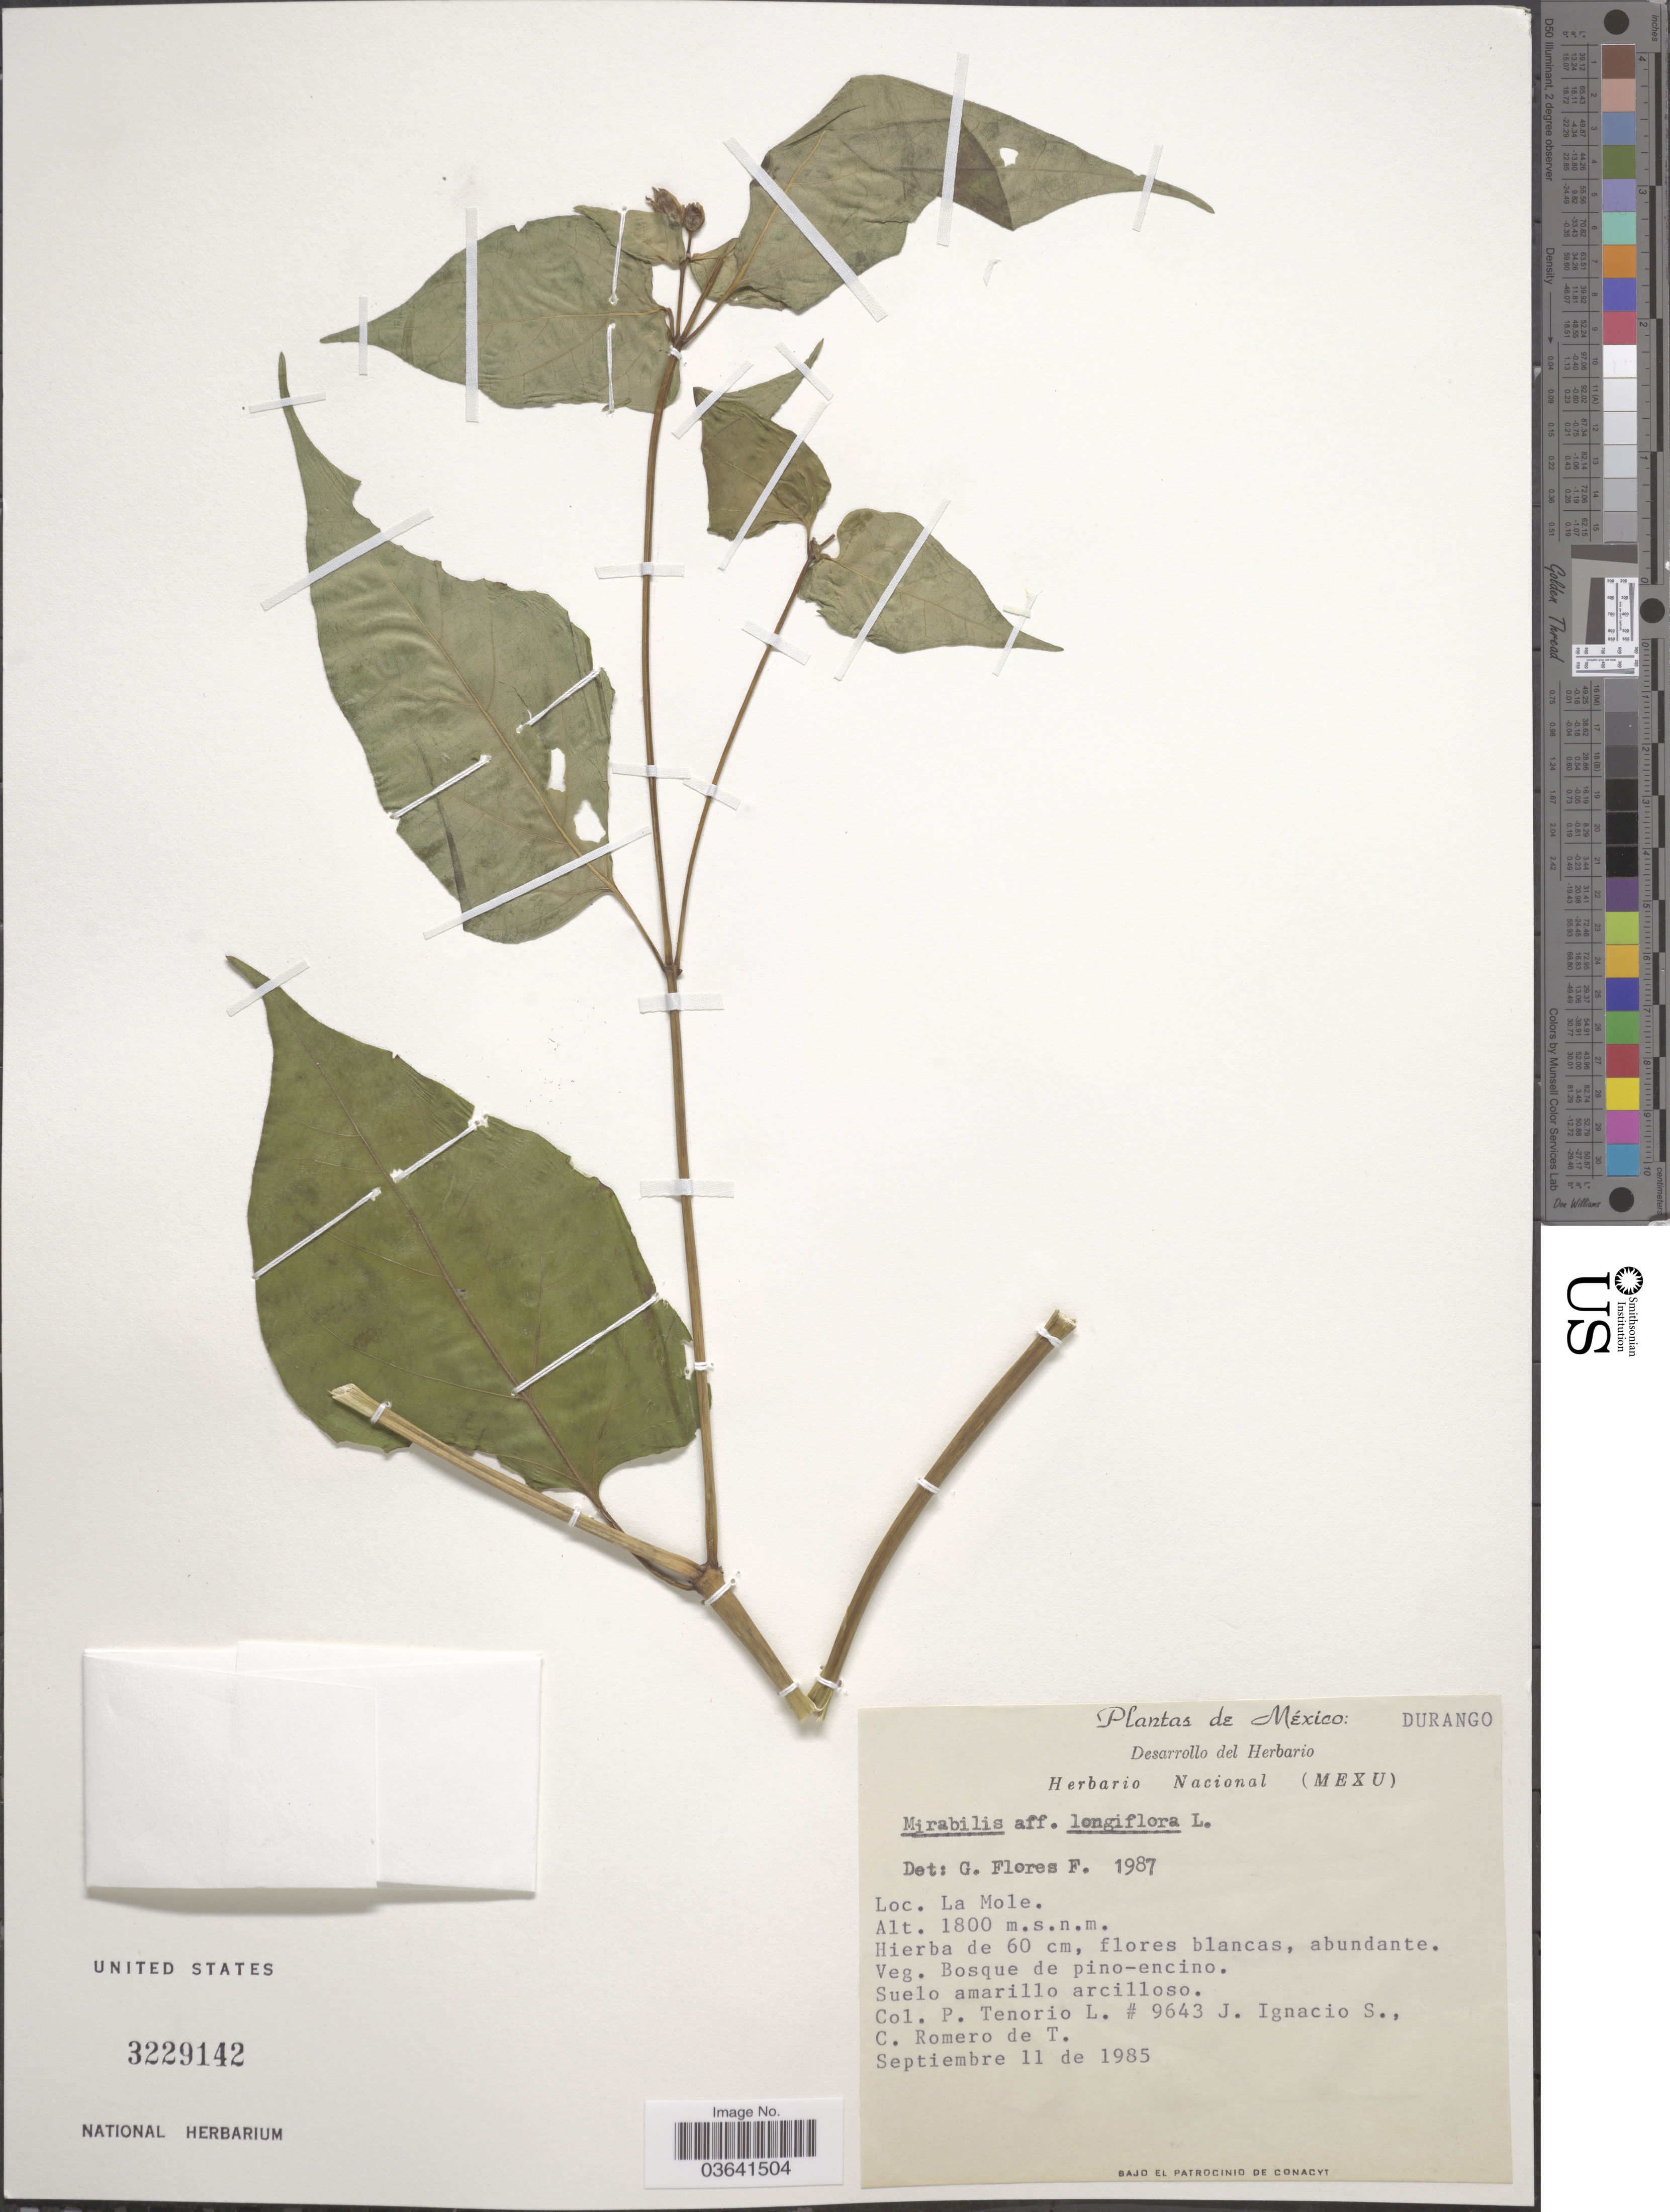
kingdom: Plantae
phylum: Tracheophyta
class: Magnoliopsida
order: Caryophyllales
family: Nyctaginaceae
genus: Mirabilis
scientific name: Mirabilis longiflora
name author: L.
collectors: P. Tenorio L., Ignacio S., J. & C. Romero de T.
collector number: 9643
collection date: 1985-09-11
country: Mexico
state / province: Durango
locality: La Mole.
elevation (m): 1800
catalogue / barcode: US 3229142